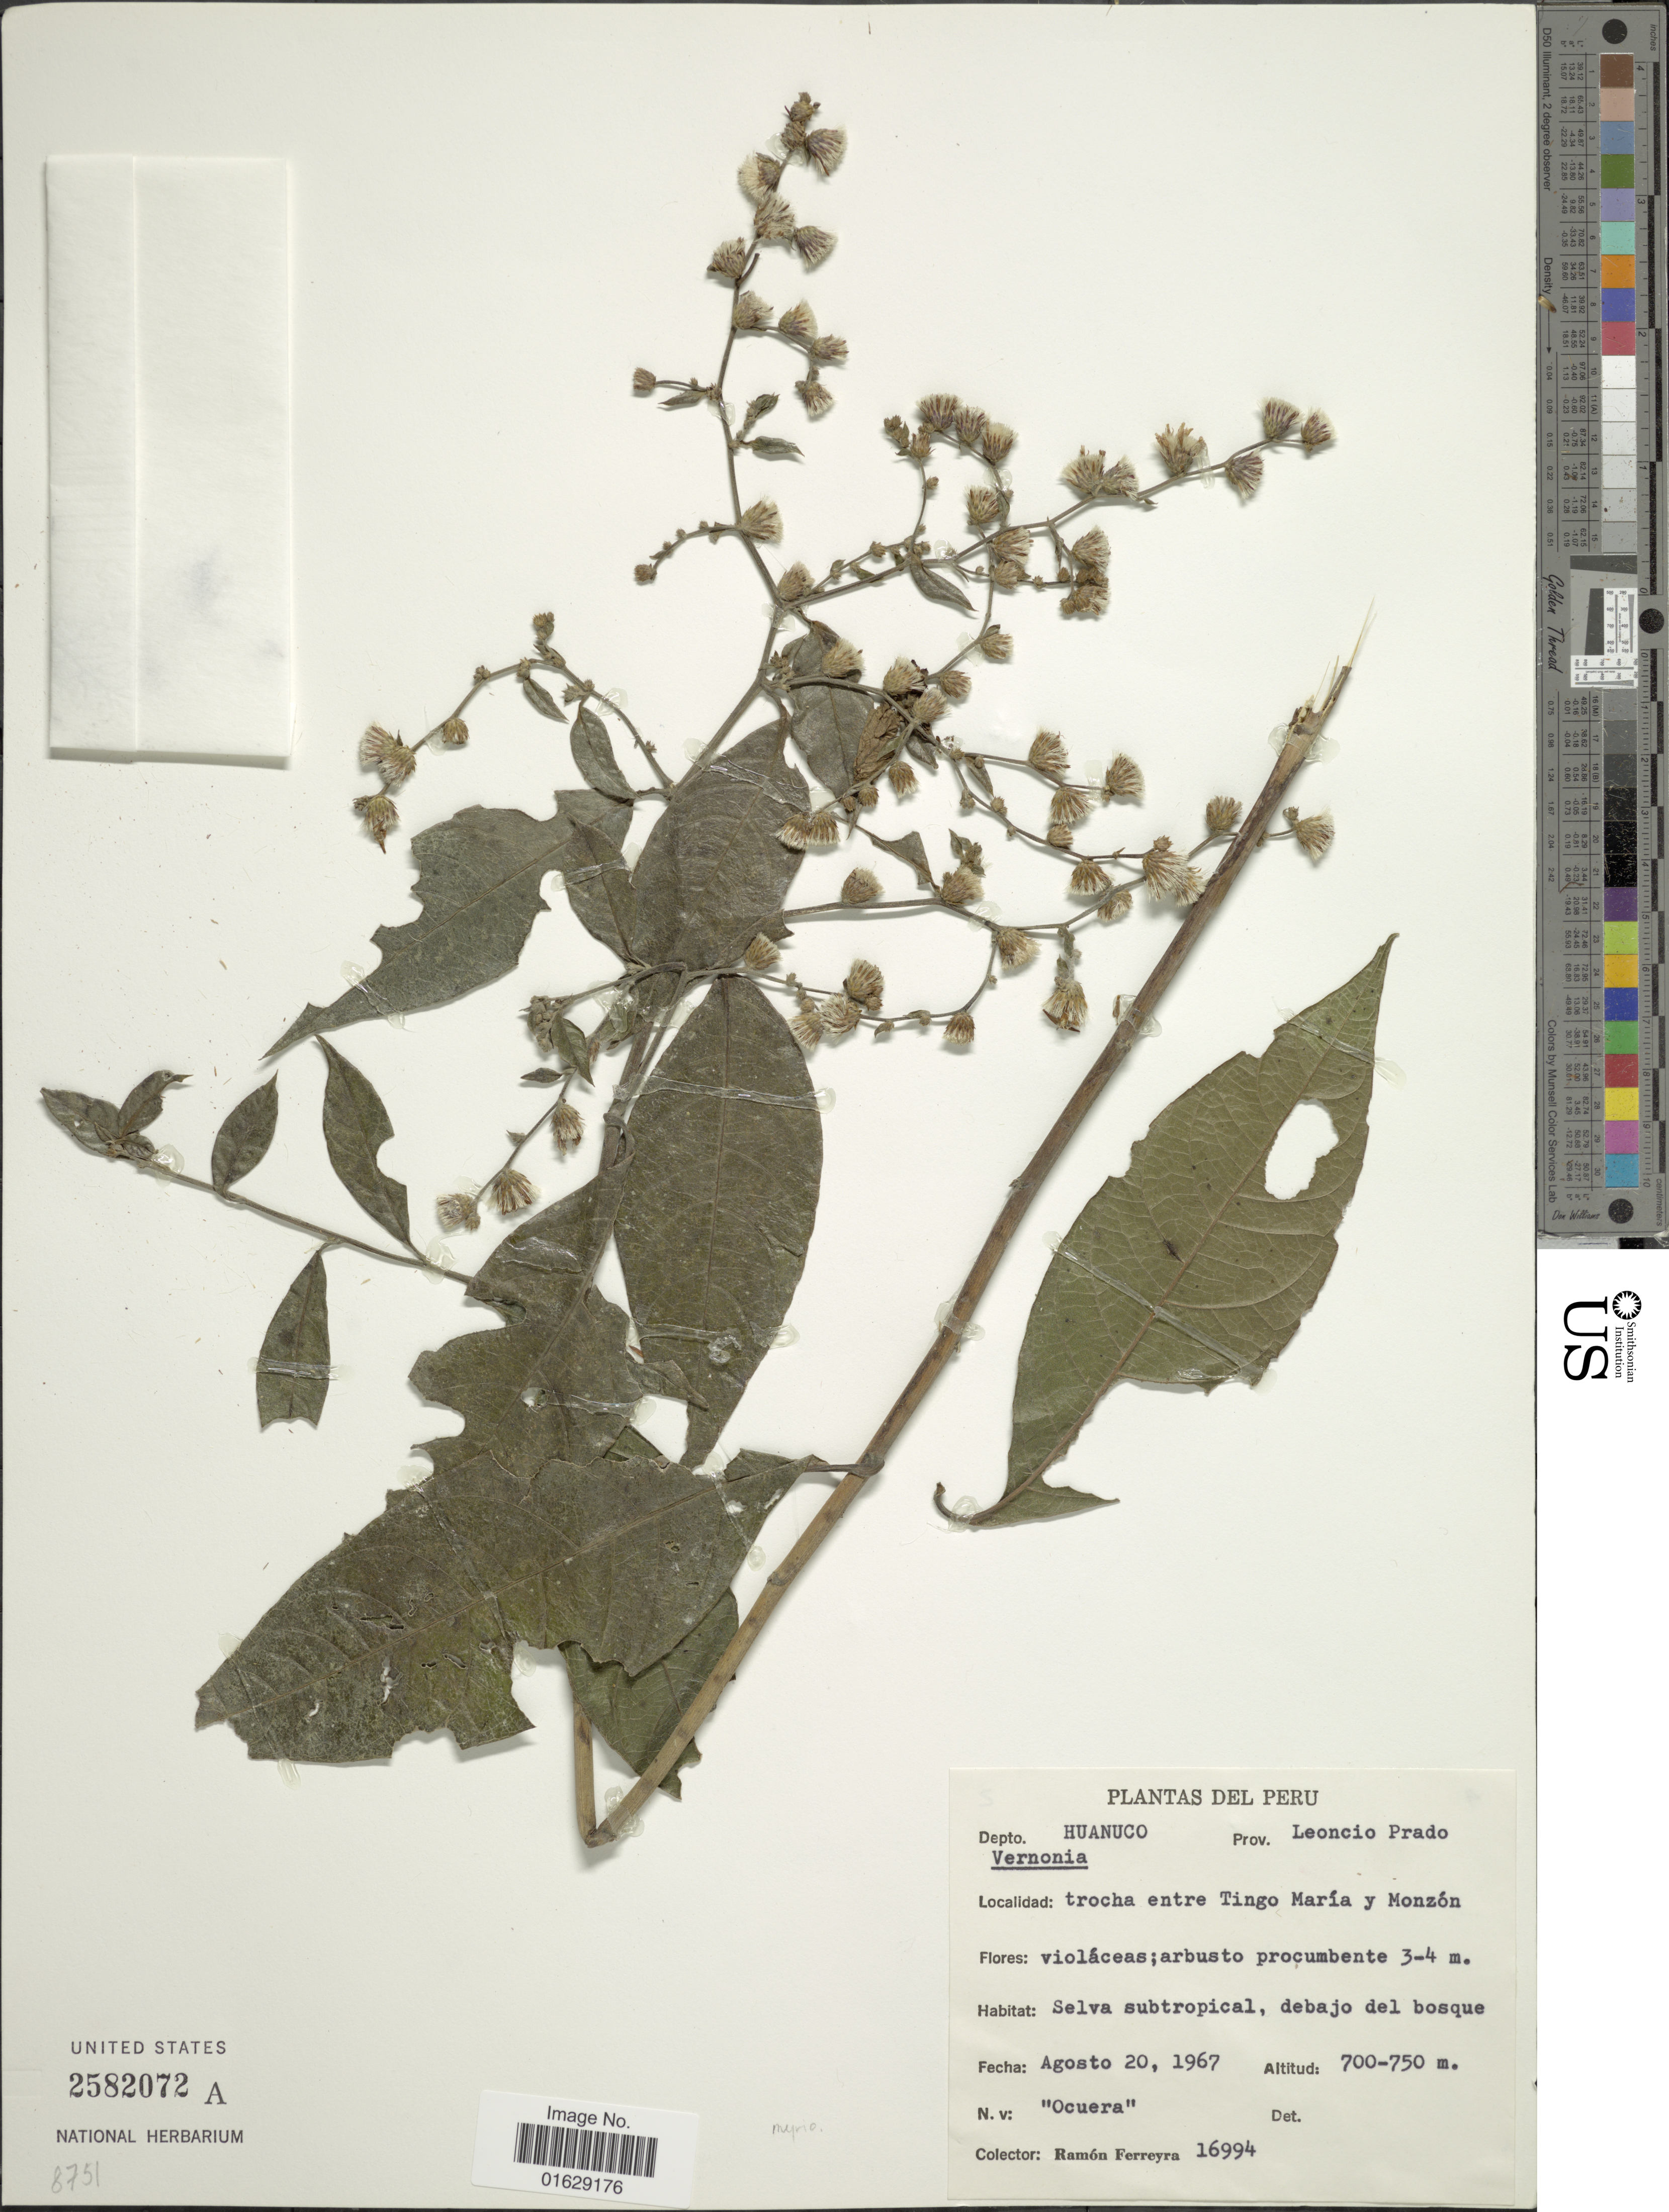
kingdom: Plantae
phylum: Tracheophyta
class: Magnoliopsida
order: Asterales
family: Asteraceae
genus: Lepidaploa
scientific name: Lepidaploa myriocephala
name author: (DC.) H. Rob.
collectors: R. A. Ferreyra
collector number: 16994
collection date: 1967-08-20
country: Peru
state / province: Huánuco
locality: Depto. Huanuco, Prov. Leoncio Prado, trocha entre Tingo Maria y Monzon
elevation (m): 700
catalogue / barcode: US 2582072A